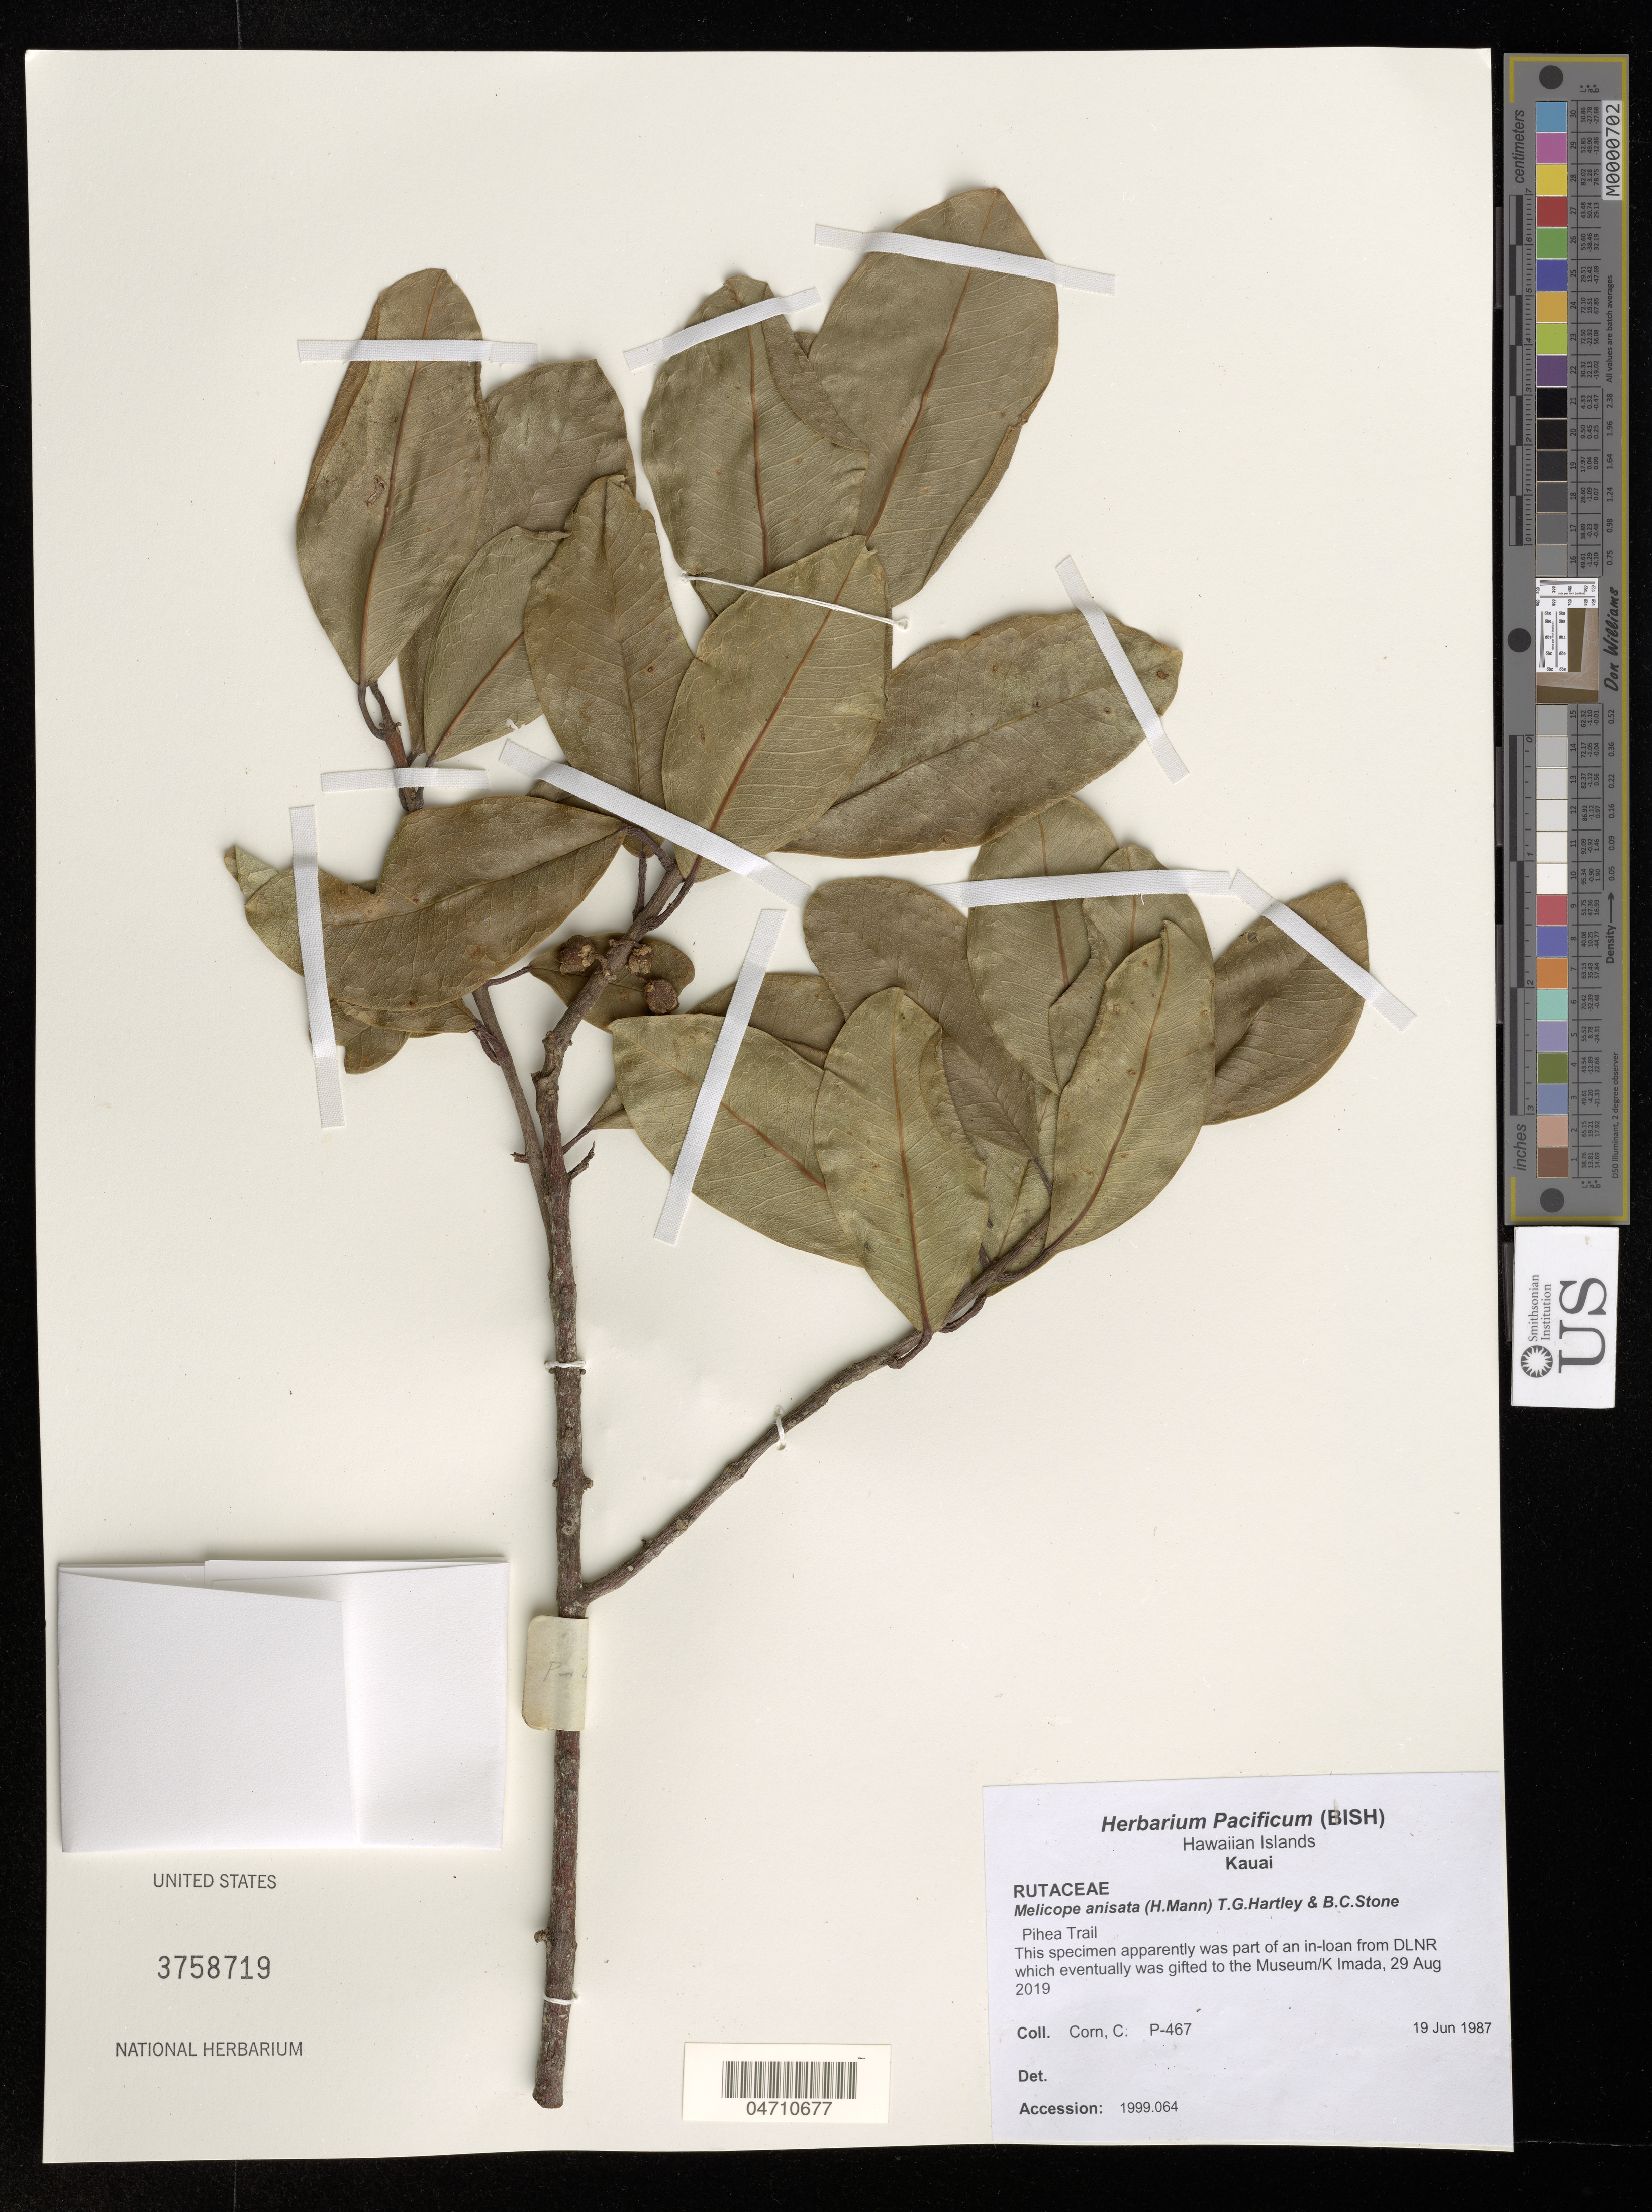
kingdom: Plantae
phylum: Tracheophyta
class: Magnoliopsida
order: Sapindales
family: Rutaceae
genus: Melicope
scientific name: Melicope anisata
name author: (H. Mann) T.G. Hartley & B.C. Stone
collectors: C. Corn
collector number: P-467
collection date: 1987-06-19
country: United States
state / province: Hawaii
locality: Pihea Trail.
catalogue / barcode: US 3758719